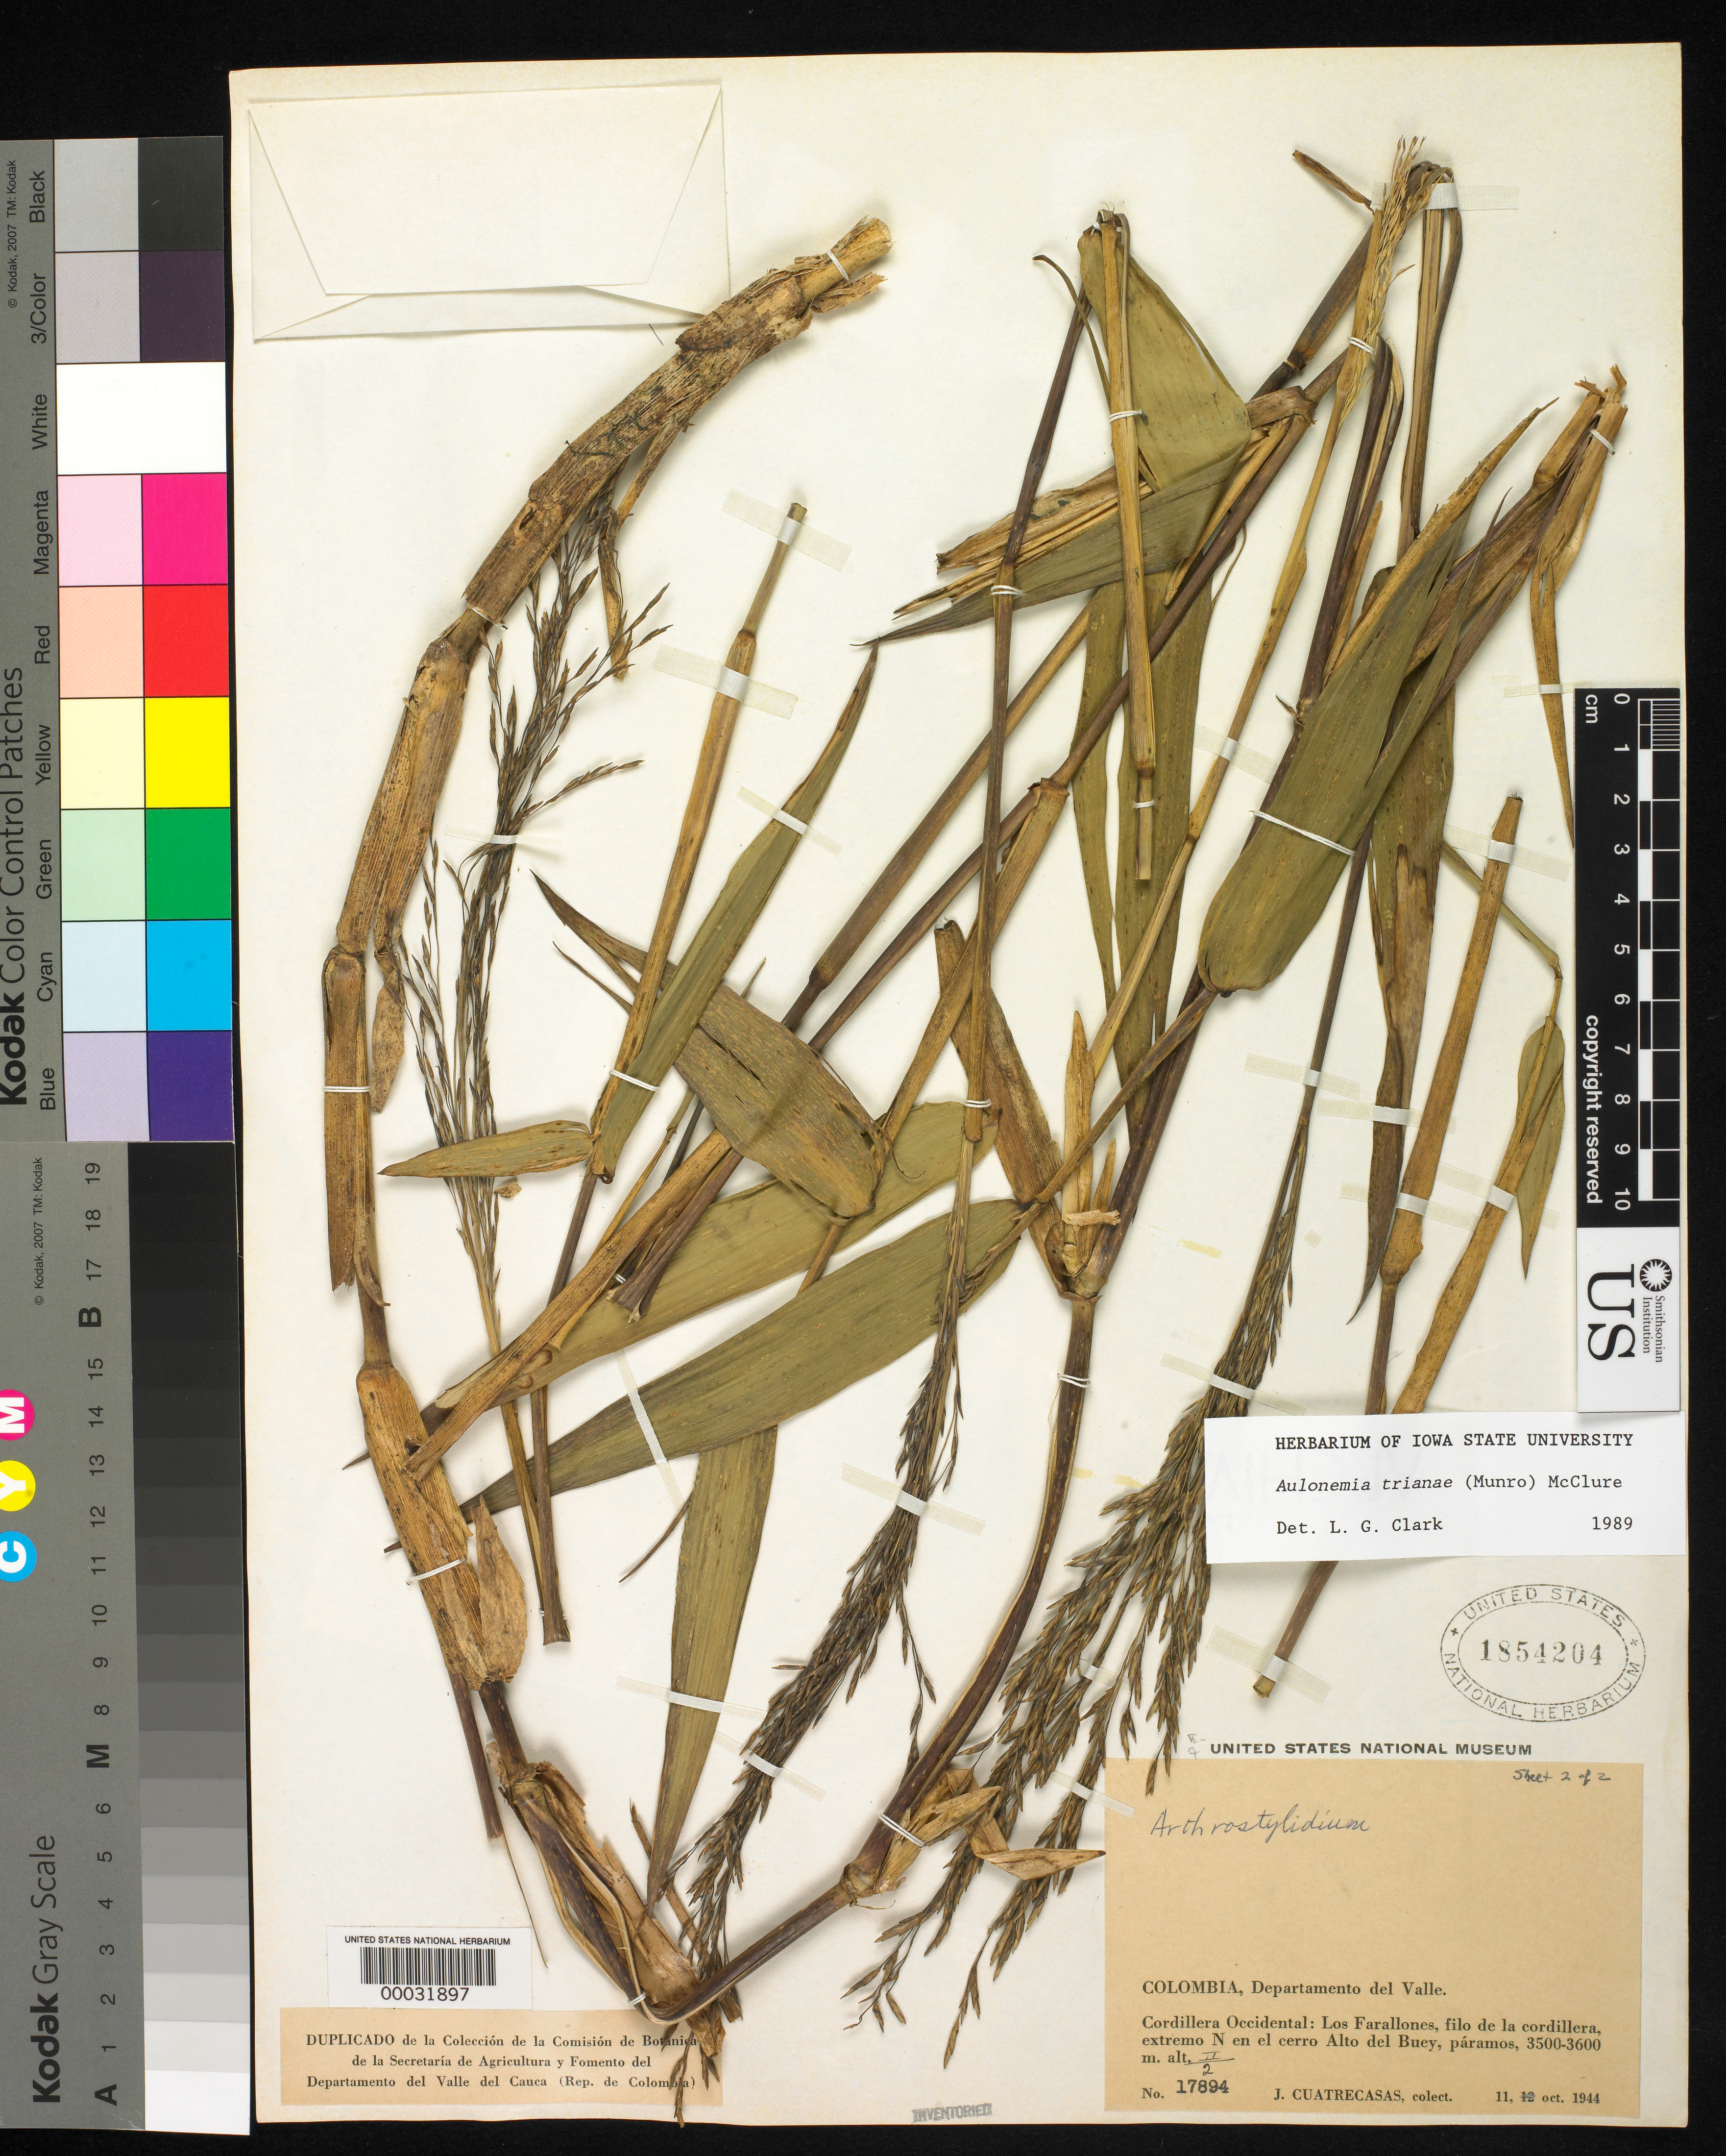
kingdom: Plantae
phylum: Tracheophyta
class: Liliopsida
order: Poales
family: Poaceae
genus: Aulonemia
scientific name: Aulonemia trianae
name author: (Munro) McClure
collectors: J. Cuatrecasas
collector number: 17894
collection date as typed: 11 Oct 1944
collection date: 1944-10-11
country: Colombia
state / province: Valle del Cauca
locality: Cordillera Occidental: los Farallones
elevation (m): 3500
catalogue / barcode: US 1854204